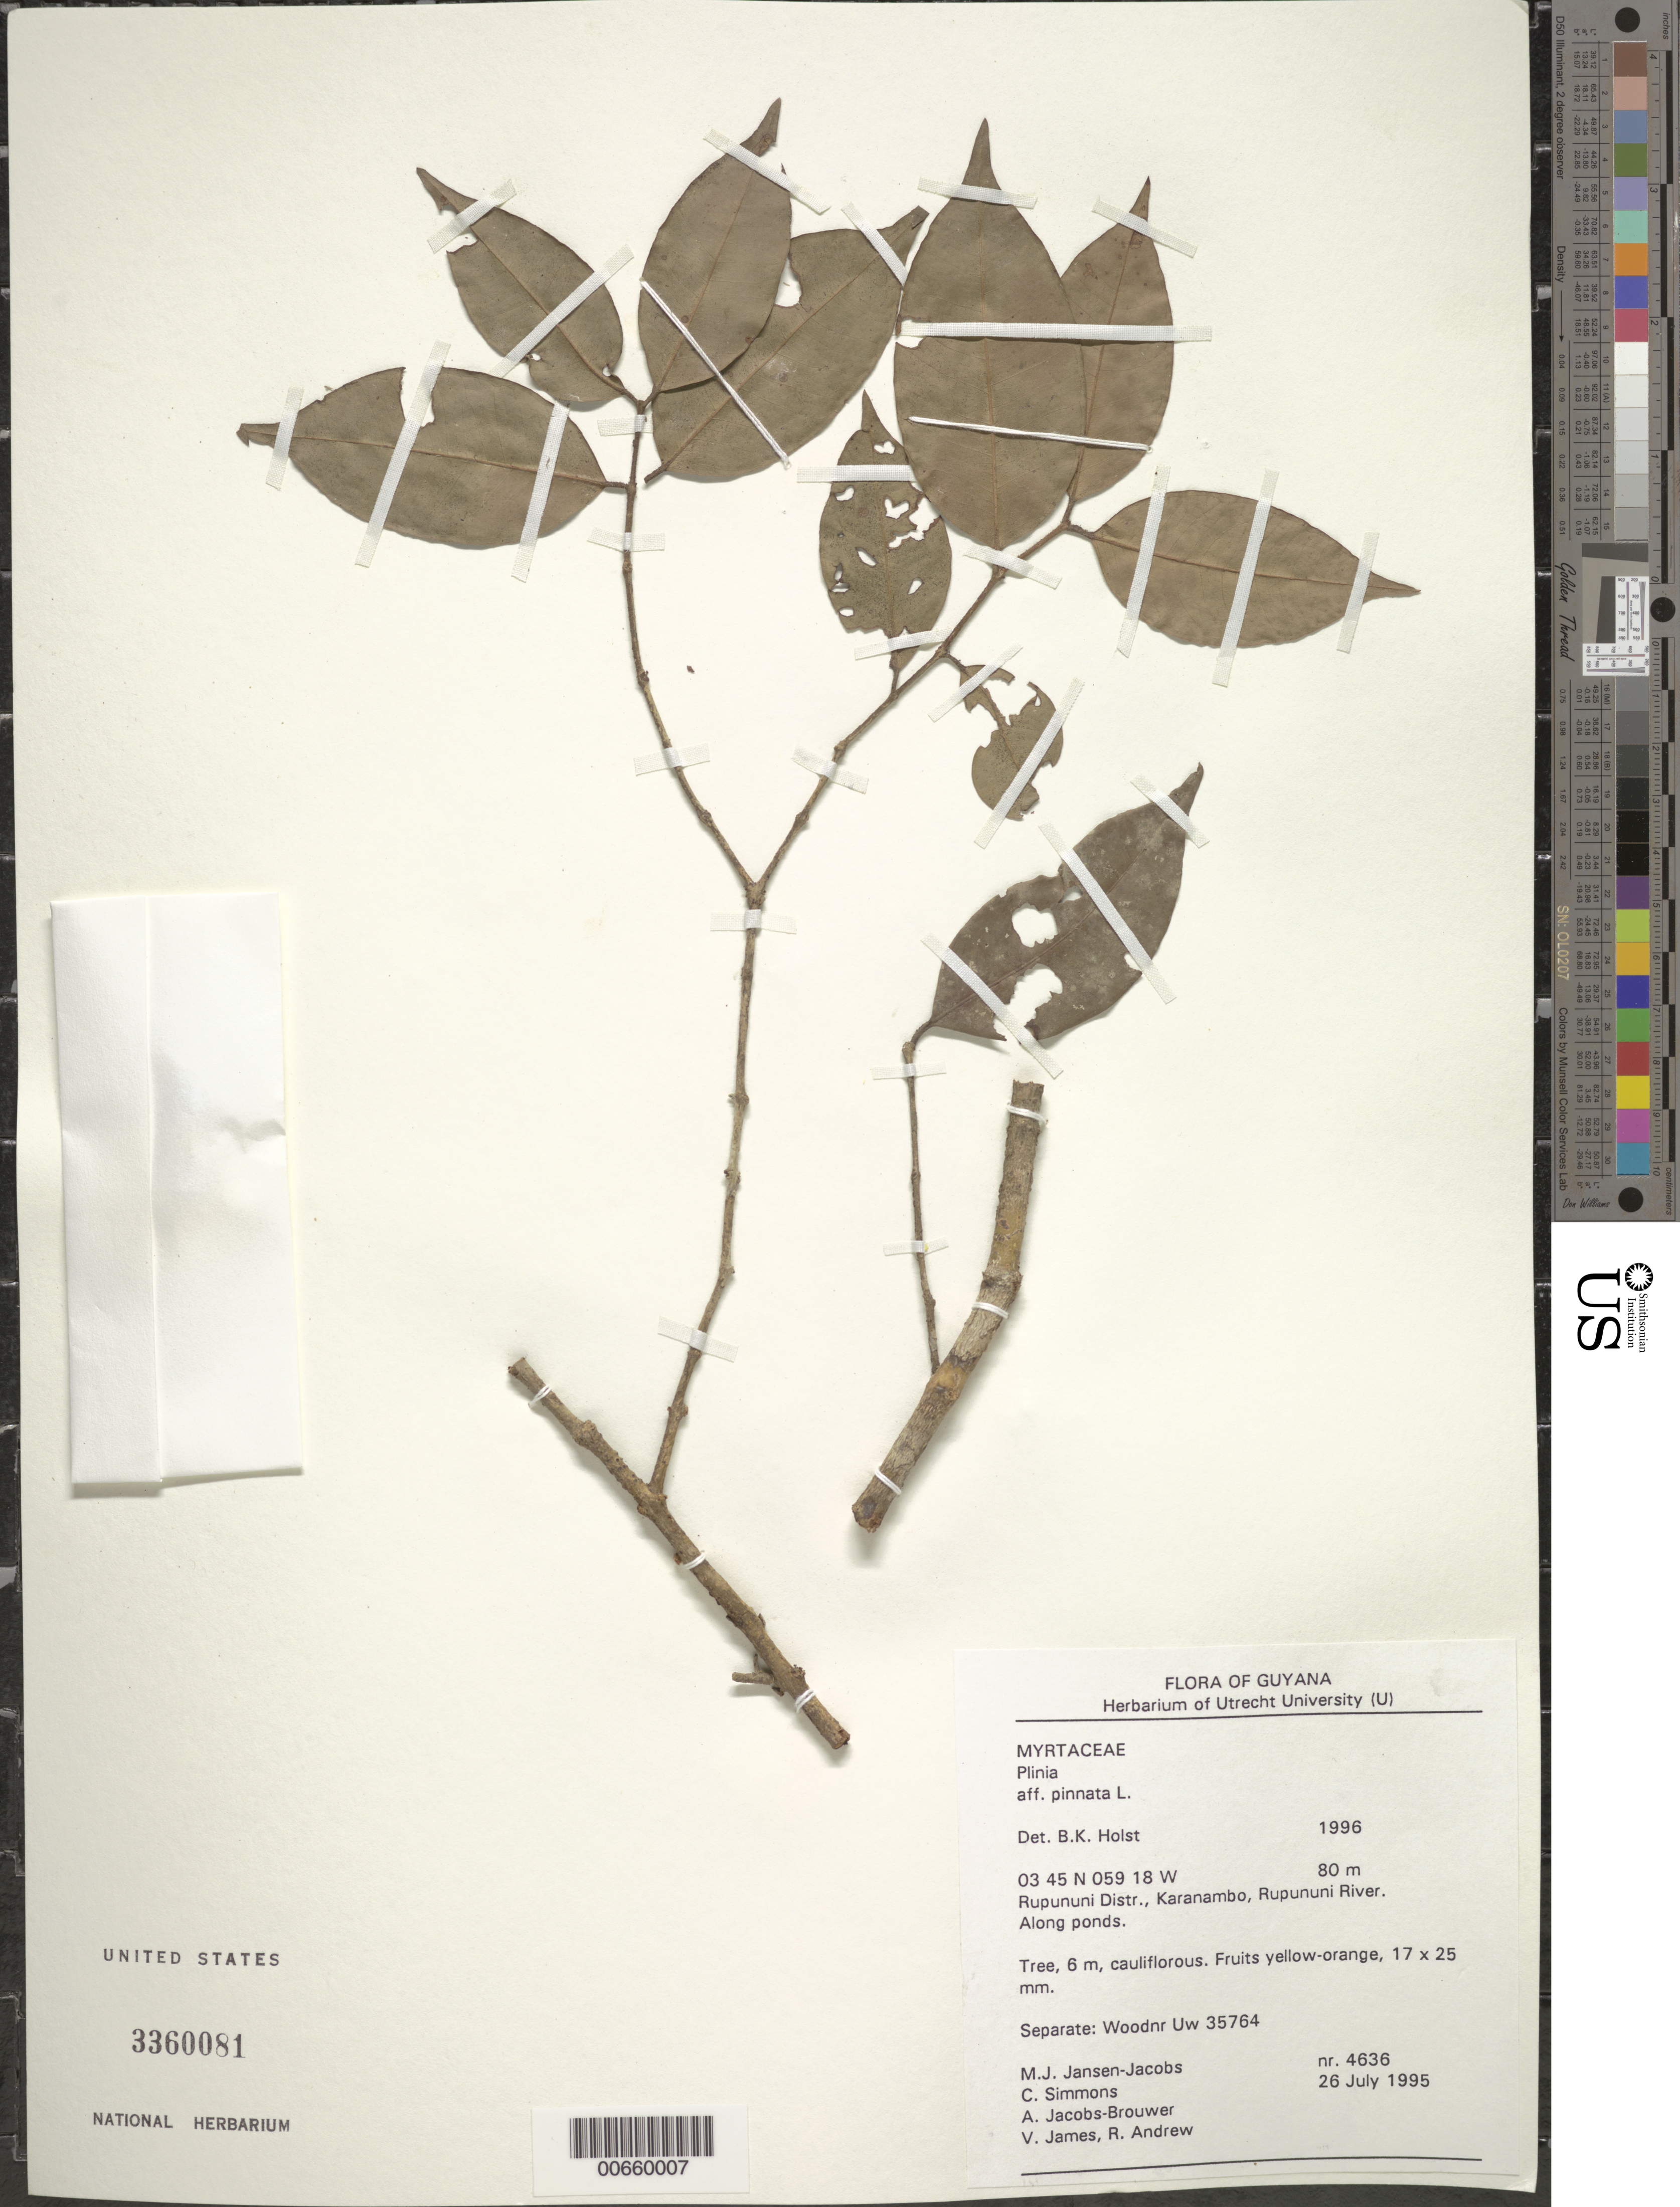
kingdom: Plantae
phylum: Tracheophyta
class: Magnoliopsida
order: Myrtales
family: Myrtaceae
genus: Plinia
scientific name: Plinia pinnata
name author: L.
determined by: Holst, Bruce K.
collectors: M. J. Jansen-Jacobs, C. Simons, A. Jacobs-Brouwer, V. James & R. Andrew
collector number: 4636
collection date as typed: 26-Jul-95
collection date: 1995-07-26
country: Guyana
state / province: U. Takutu-U. Essequibo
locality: Karanambo, Rupununi River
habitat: Along ponds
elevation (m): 80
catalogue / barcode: US 3360081